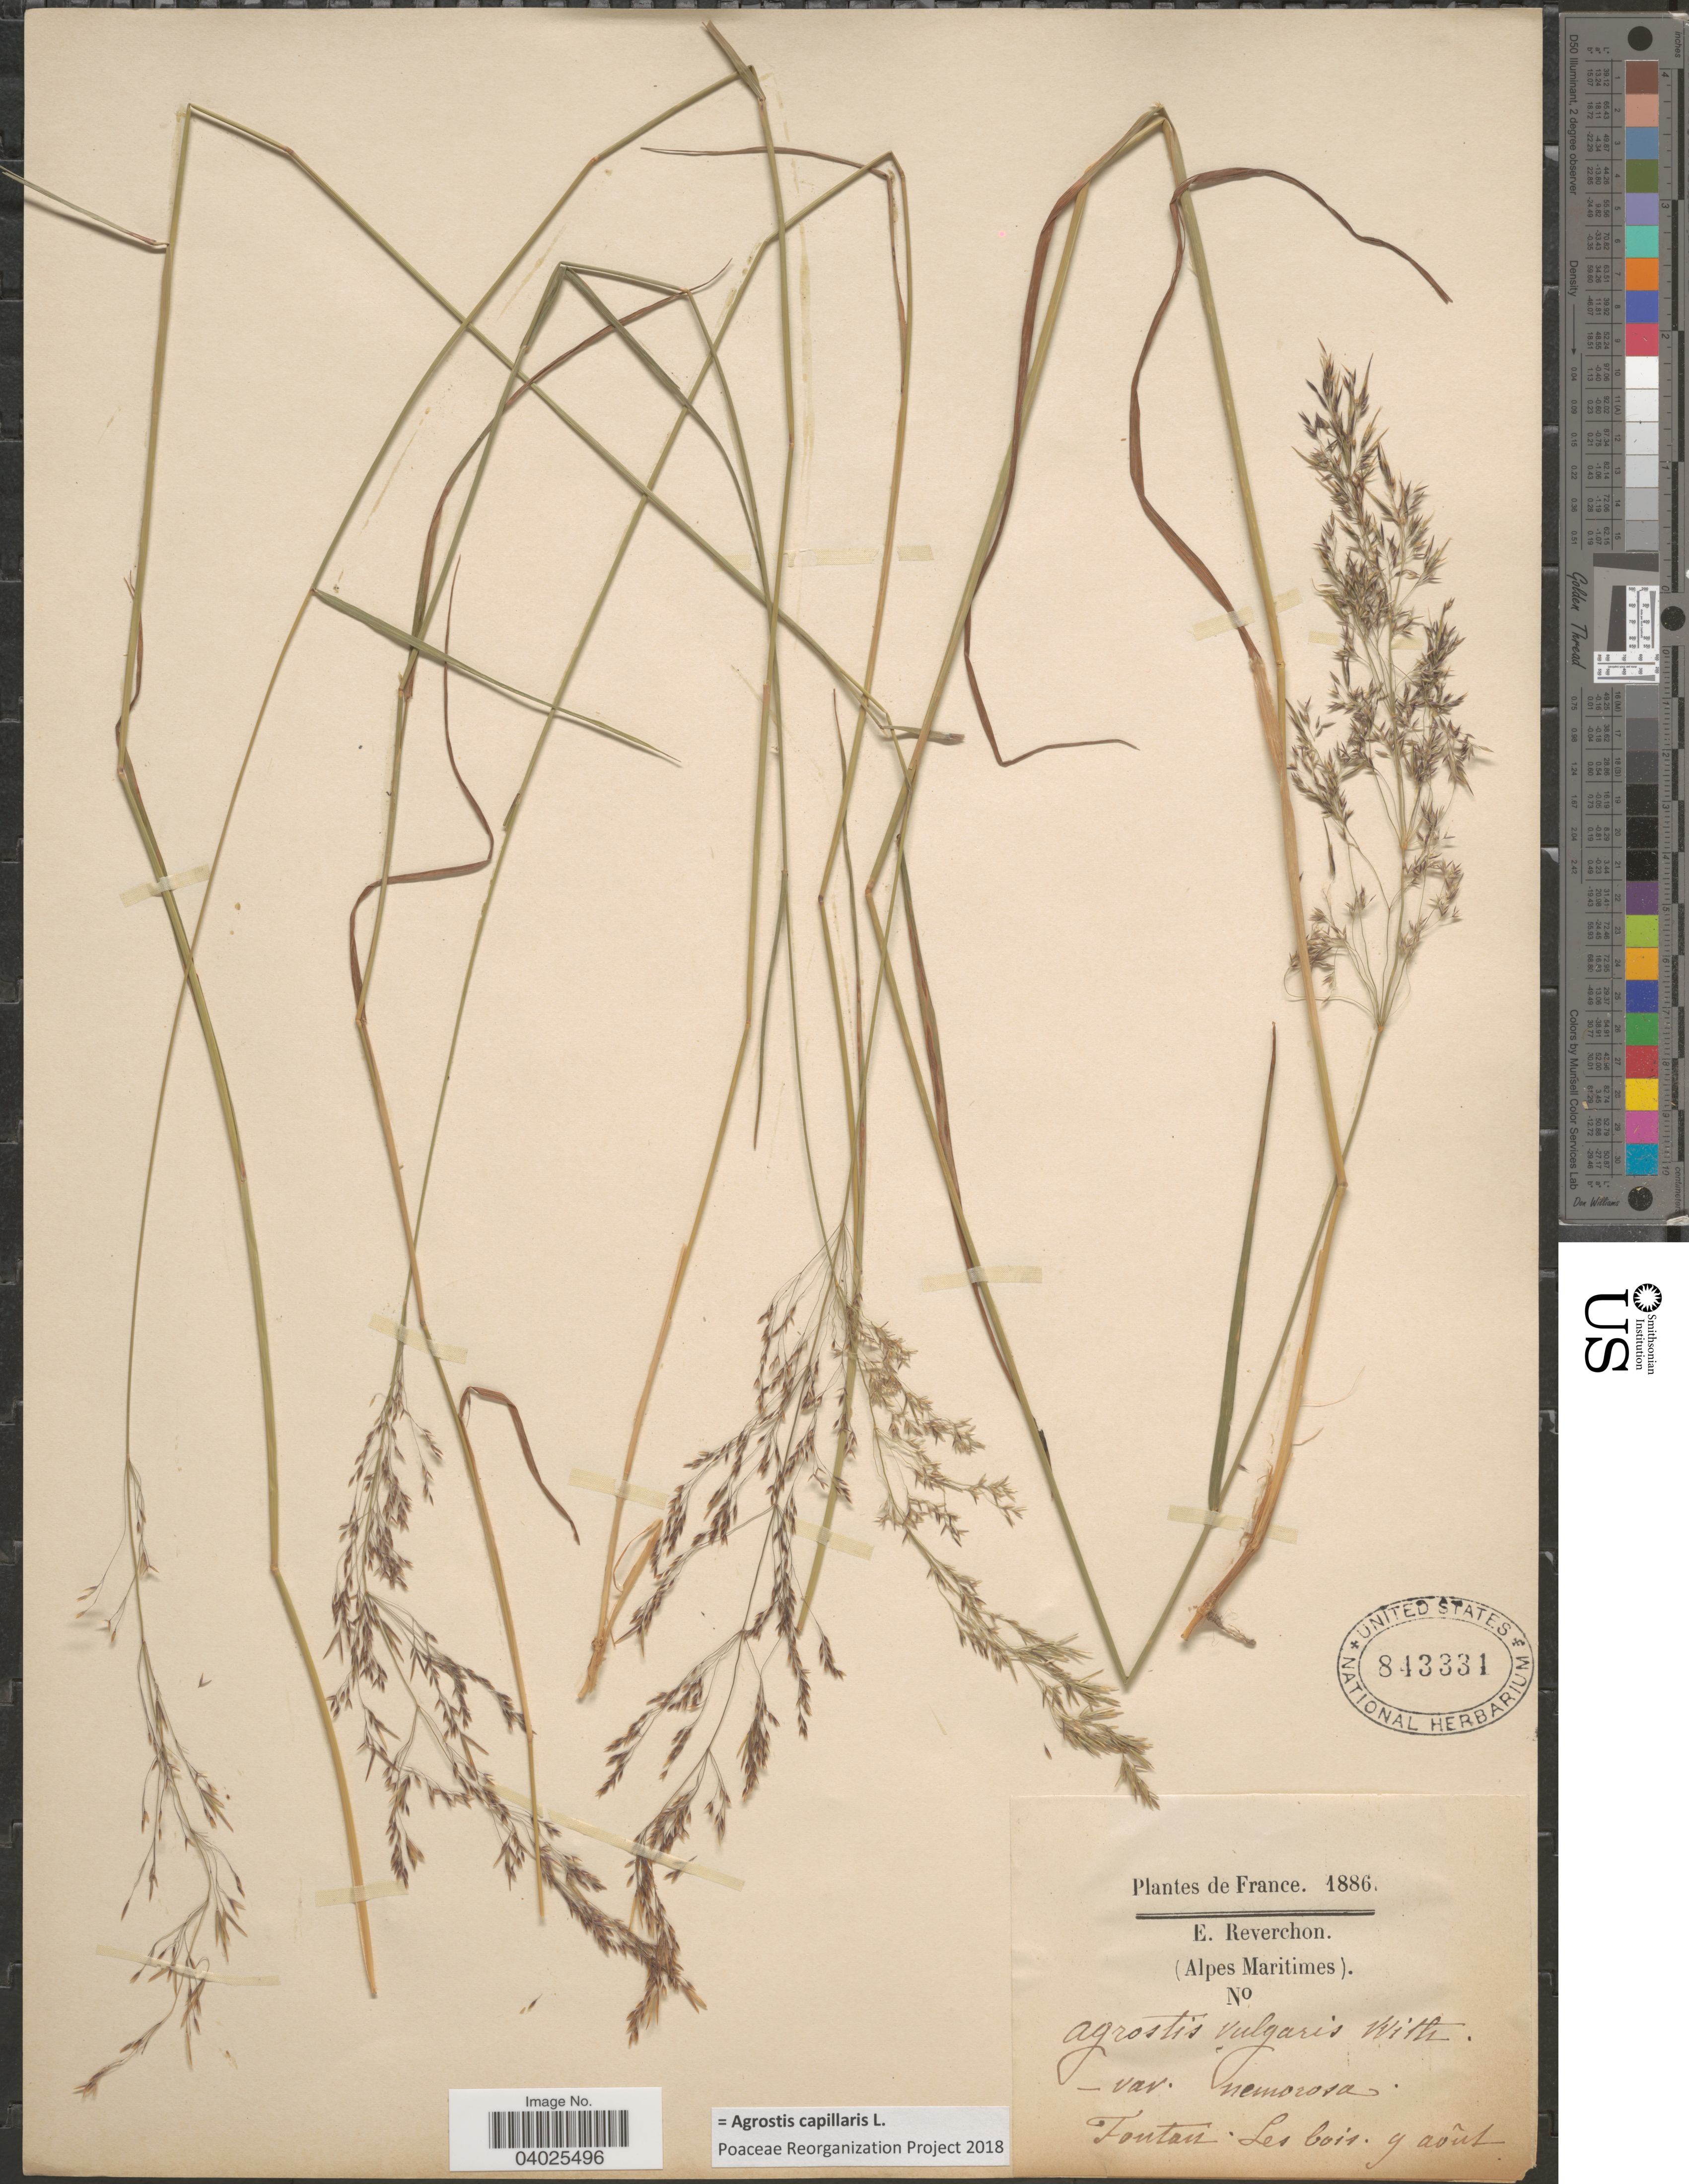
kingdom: Plantae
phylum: Tracheophyta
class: Liliopsida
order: Poales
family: Poaceae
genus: Agrostis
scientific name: Agrostis capillaris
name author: L.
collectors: E. Reverchon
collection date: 1886-08-09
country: France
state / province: Provence-Alpes-Côte d'Azur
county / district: Alpes-Maritimes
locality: (Alpes Maritimes). Fontan. Les bois.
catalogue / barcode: US 843334